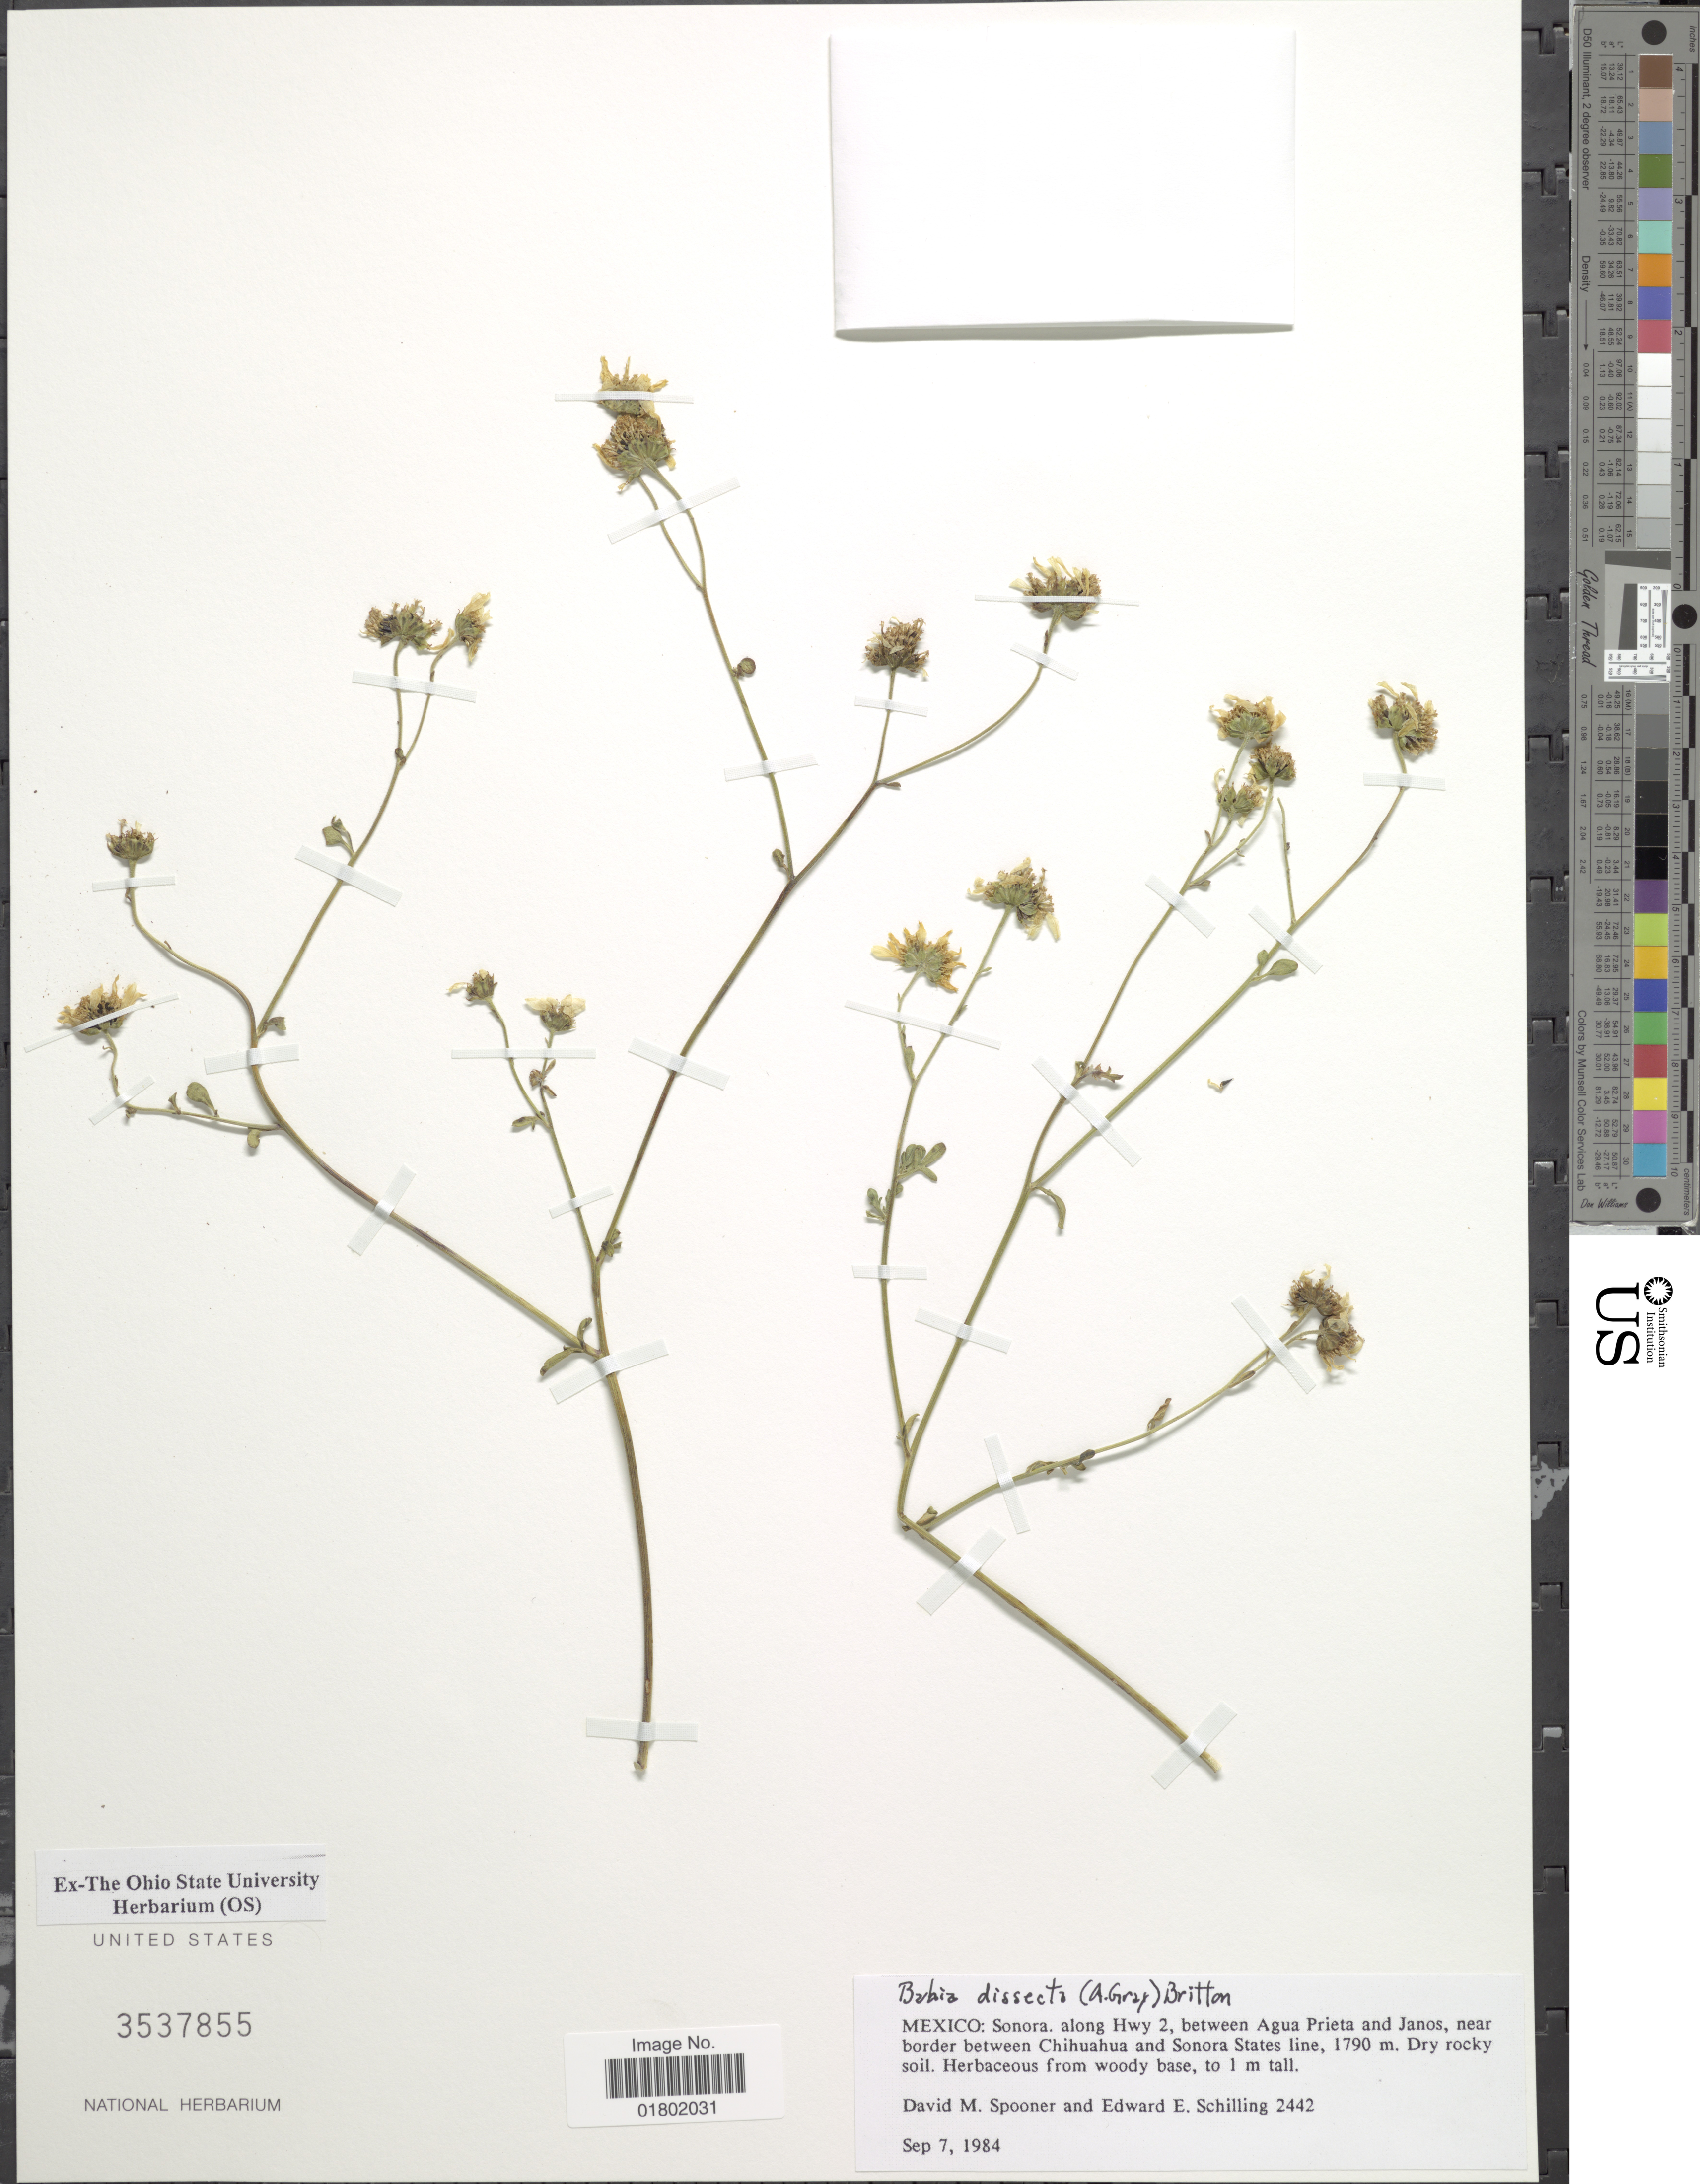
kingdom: Plantae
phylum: Tracheophyta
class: Magnoliopsida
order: Asterales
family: Asteraceae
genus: Bahia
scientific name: Bahia dissecta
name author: (A. Gray) Britton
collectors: D. Spooner & E. E. Schilling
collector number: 2442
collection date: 1984-09-07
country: Mexico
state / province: Sonora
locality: Along Hwy 2, between Agua Prieta and Janos, near border between Chihuahua and Sonora States line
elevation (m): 1790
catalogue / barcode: US 3537855